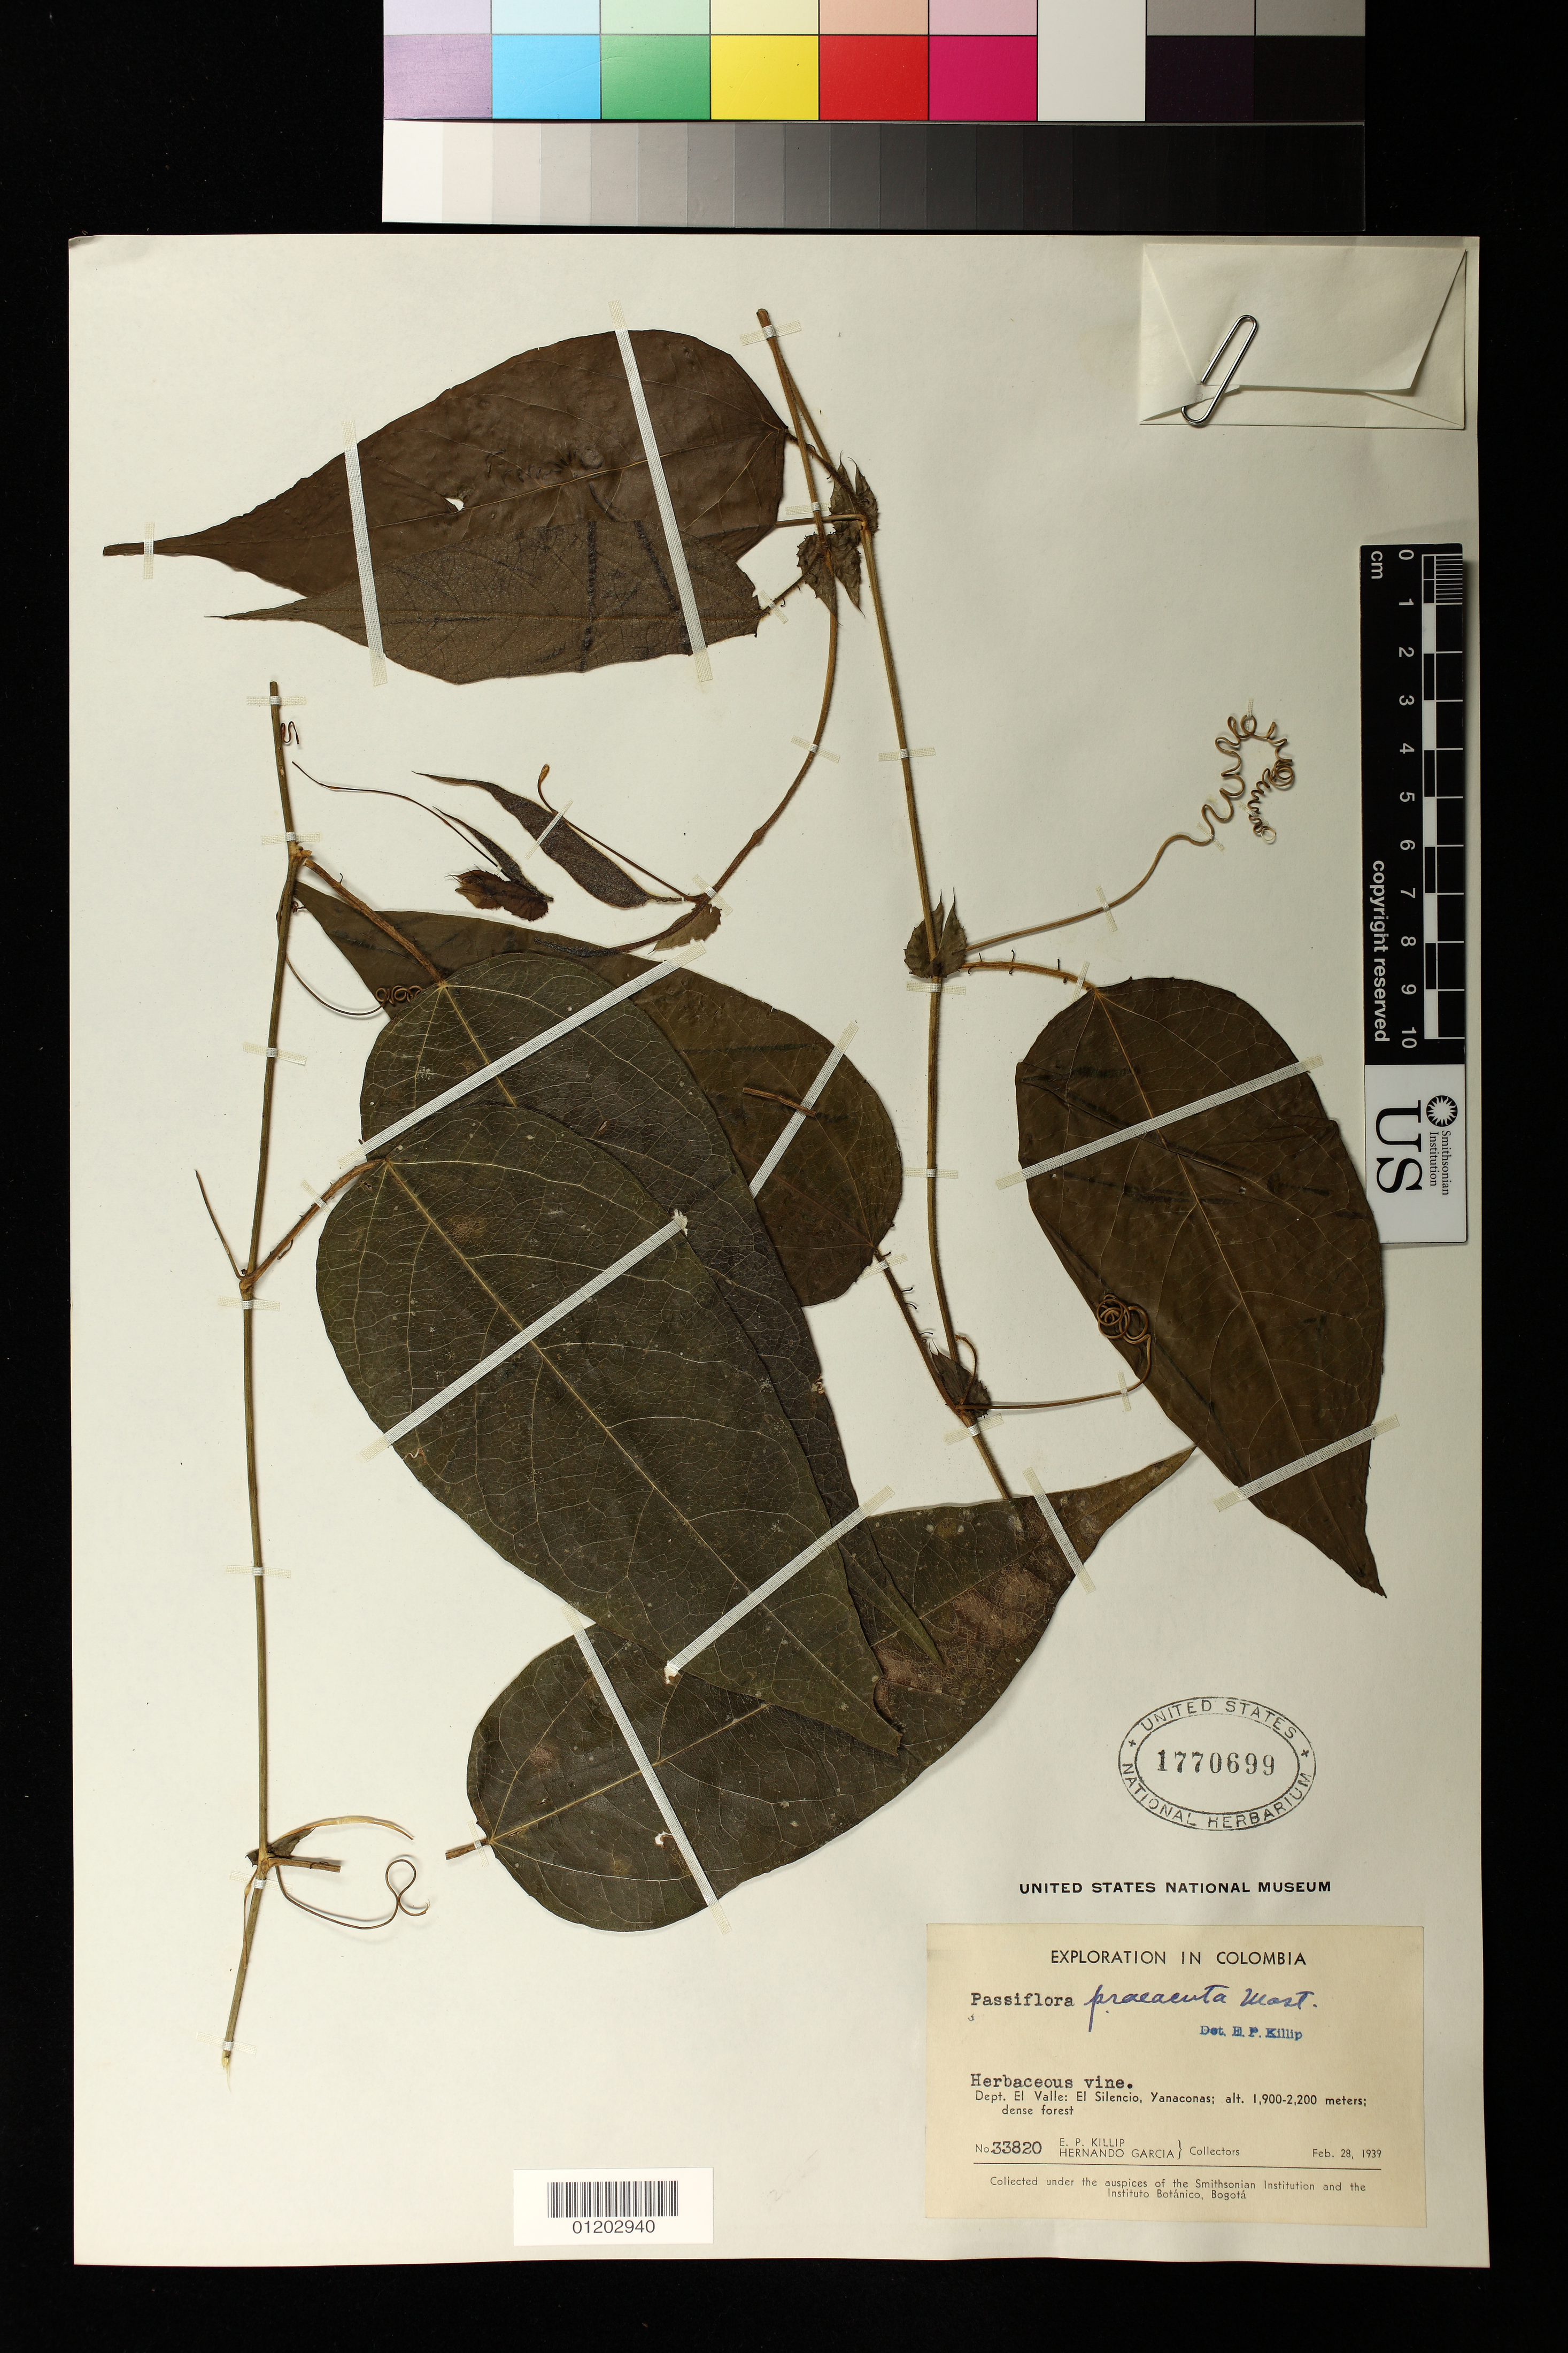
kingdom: Plantae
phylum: Tracheophyta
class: Magnoliopsida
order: Malpighiales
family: Passifloraceae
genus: Passiflora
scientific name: Passiflora praeacuta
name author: Mast.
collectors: E. P. Killip & H. Garcia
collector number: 33820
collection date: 1939-02-28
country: Colombia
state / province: Valle del Cauca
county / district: El Valle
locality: El Silencio, Yanaconas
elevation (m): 1900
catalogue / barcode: US 1770699